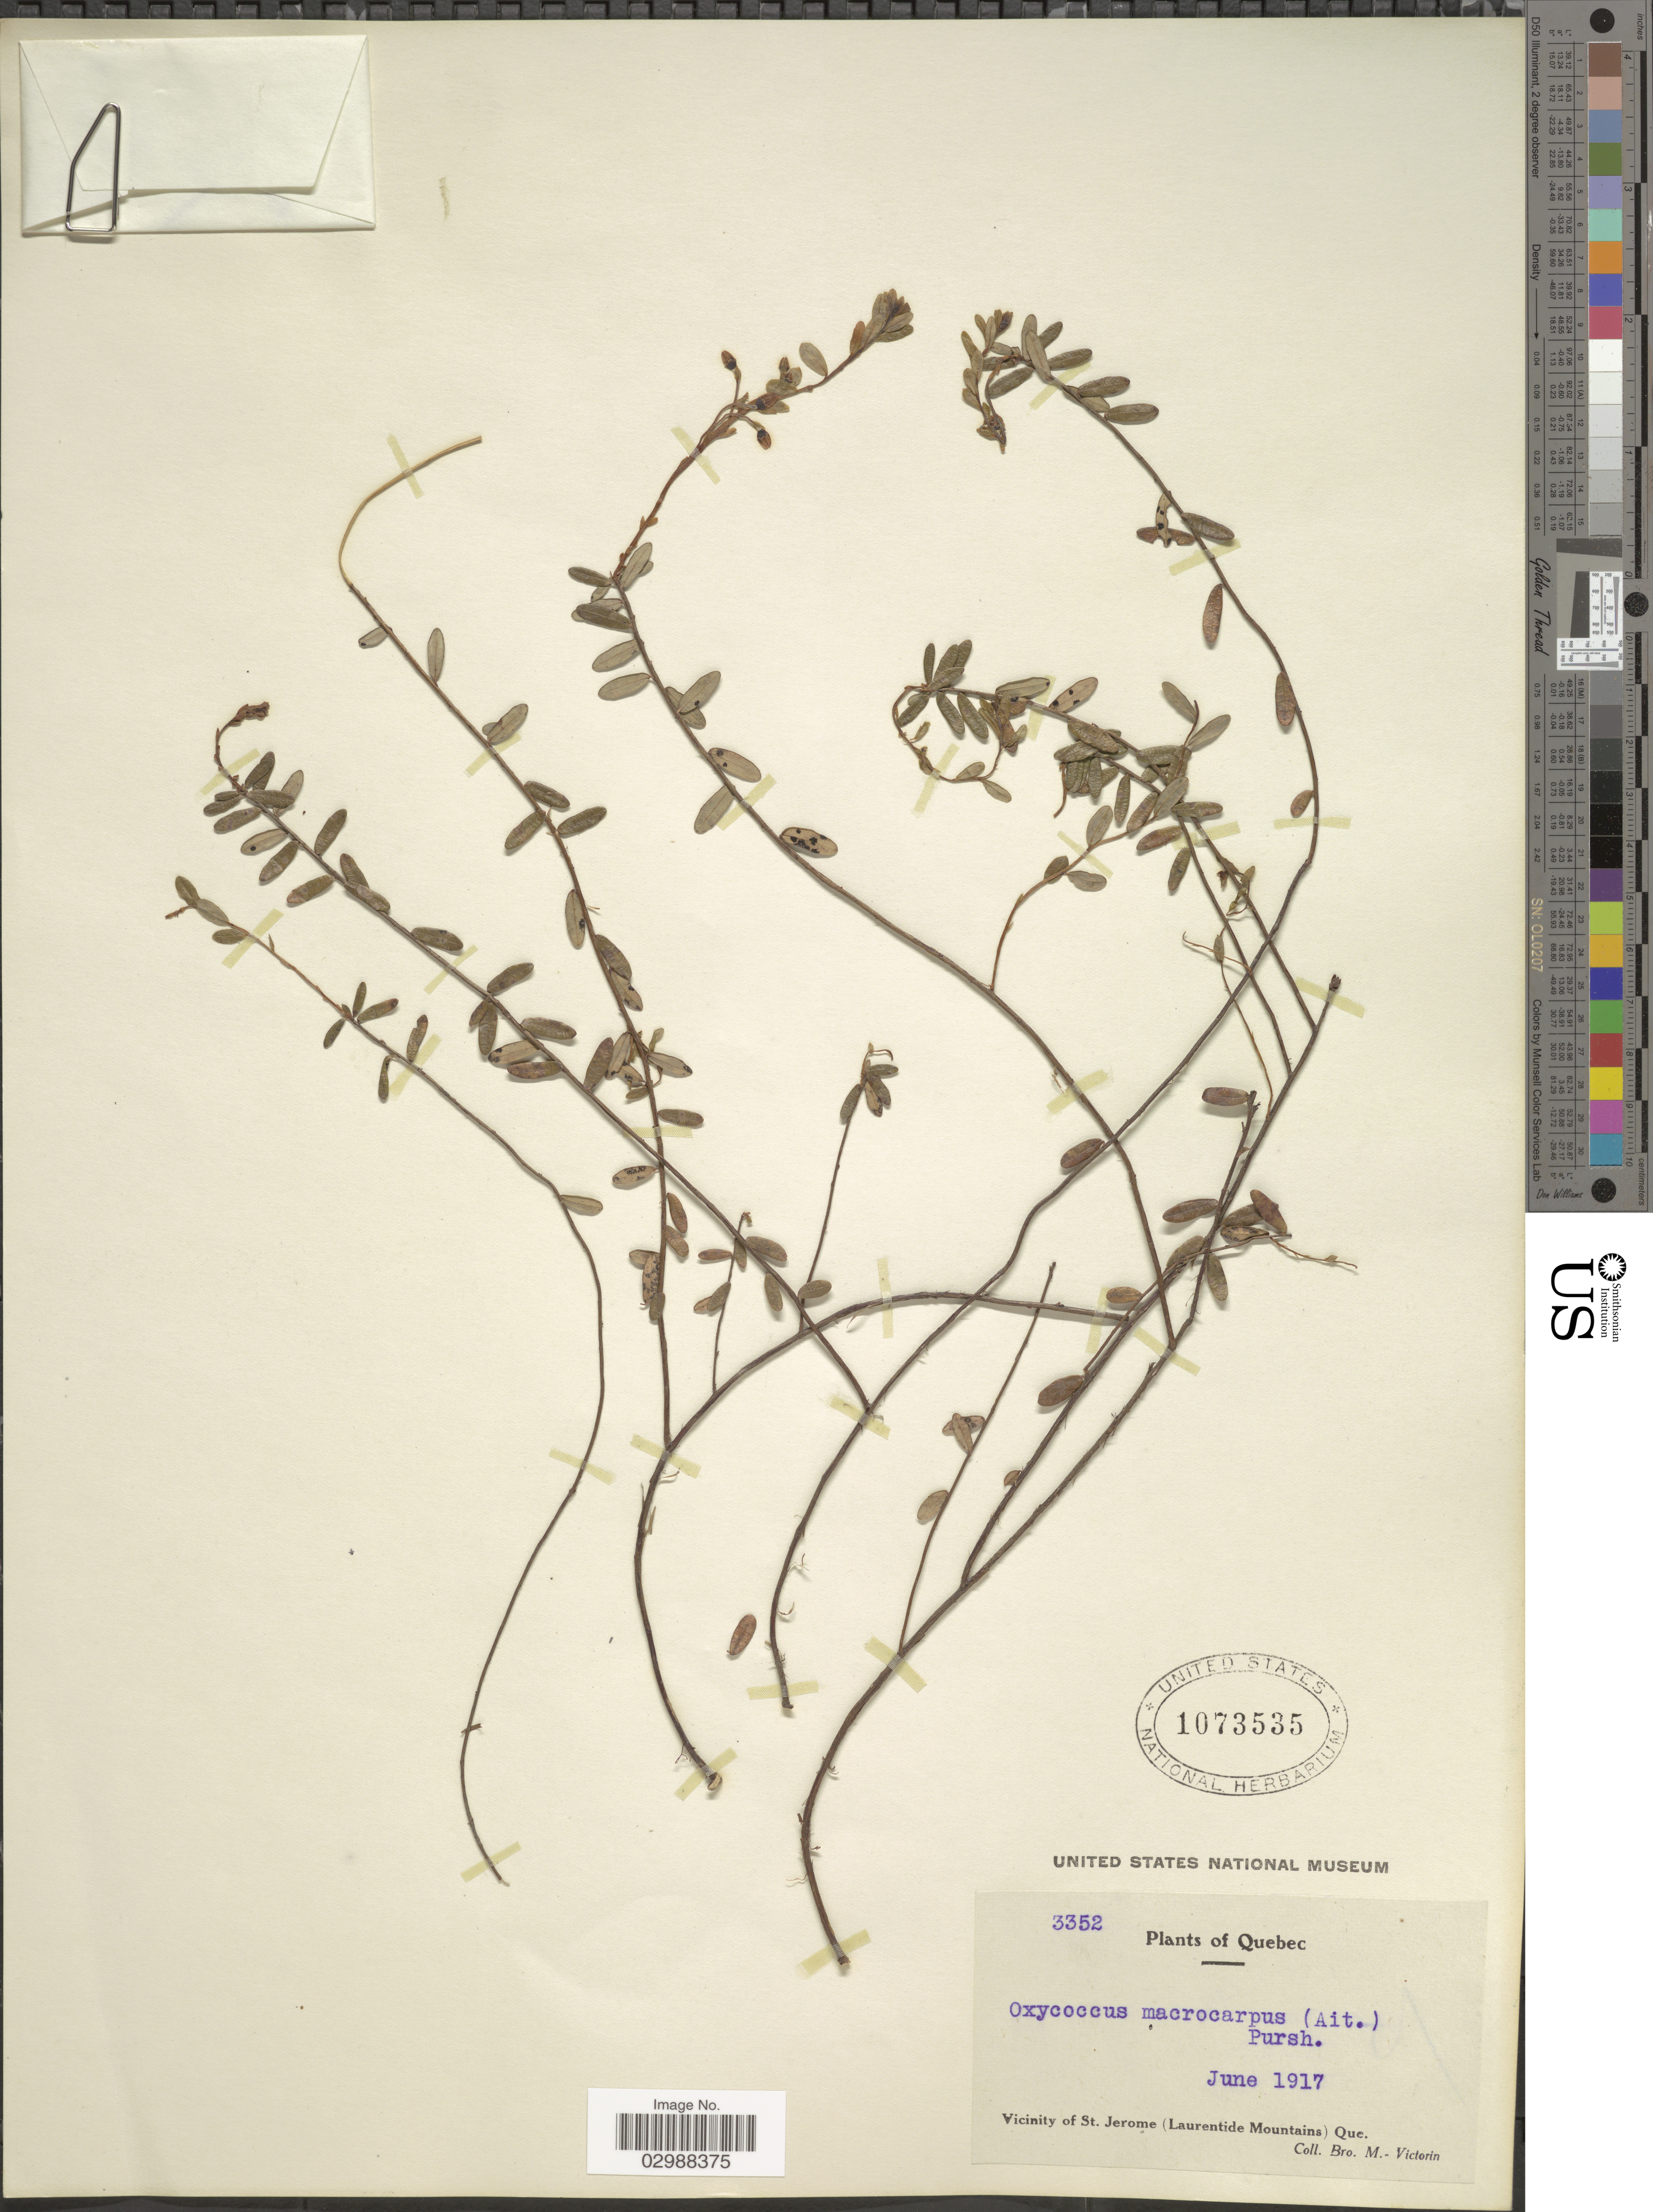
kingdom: Plantae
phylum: Tracheophyta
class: Magnoliopsida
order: Ericales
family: Ericaceae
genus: Vaccinium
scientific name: Vaccinium macrocarpon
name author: Aiton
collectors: Fr. Marie-Victorin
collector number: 3352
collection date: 1917-06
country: Canada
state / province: Quebec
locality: Vicinity of St. Jerome (Laurentide Mountains) Que.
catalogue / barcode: US 1073535